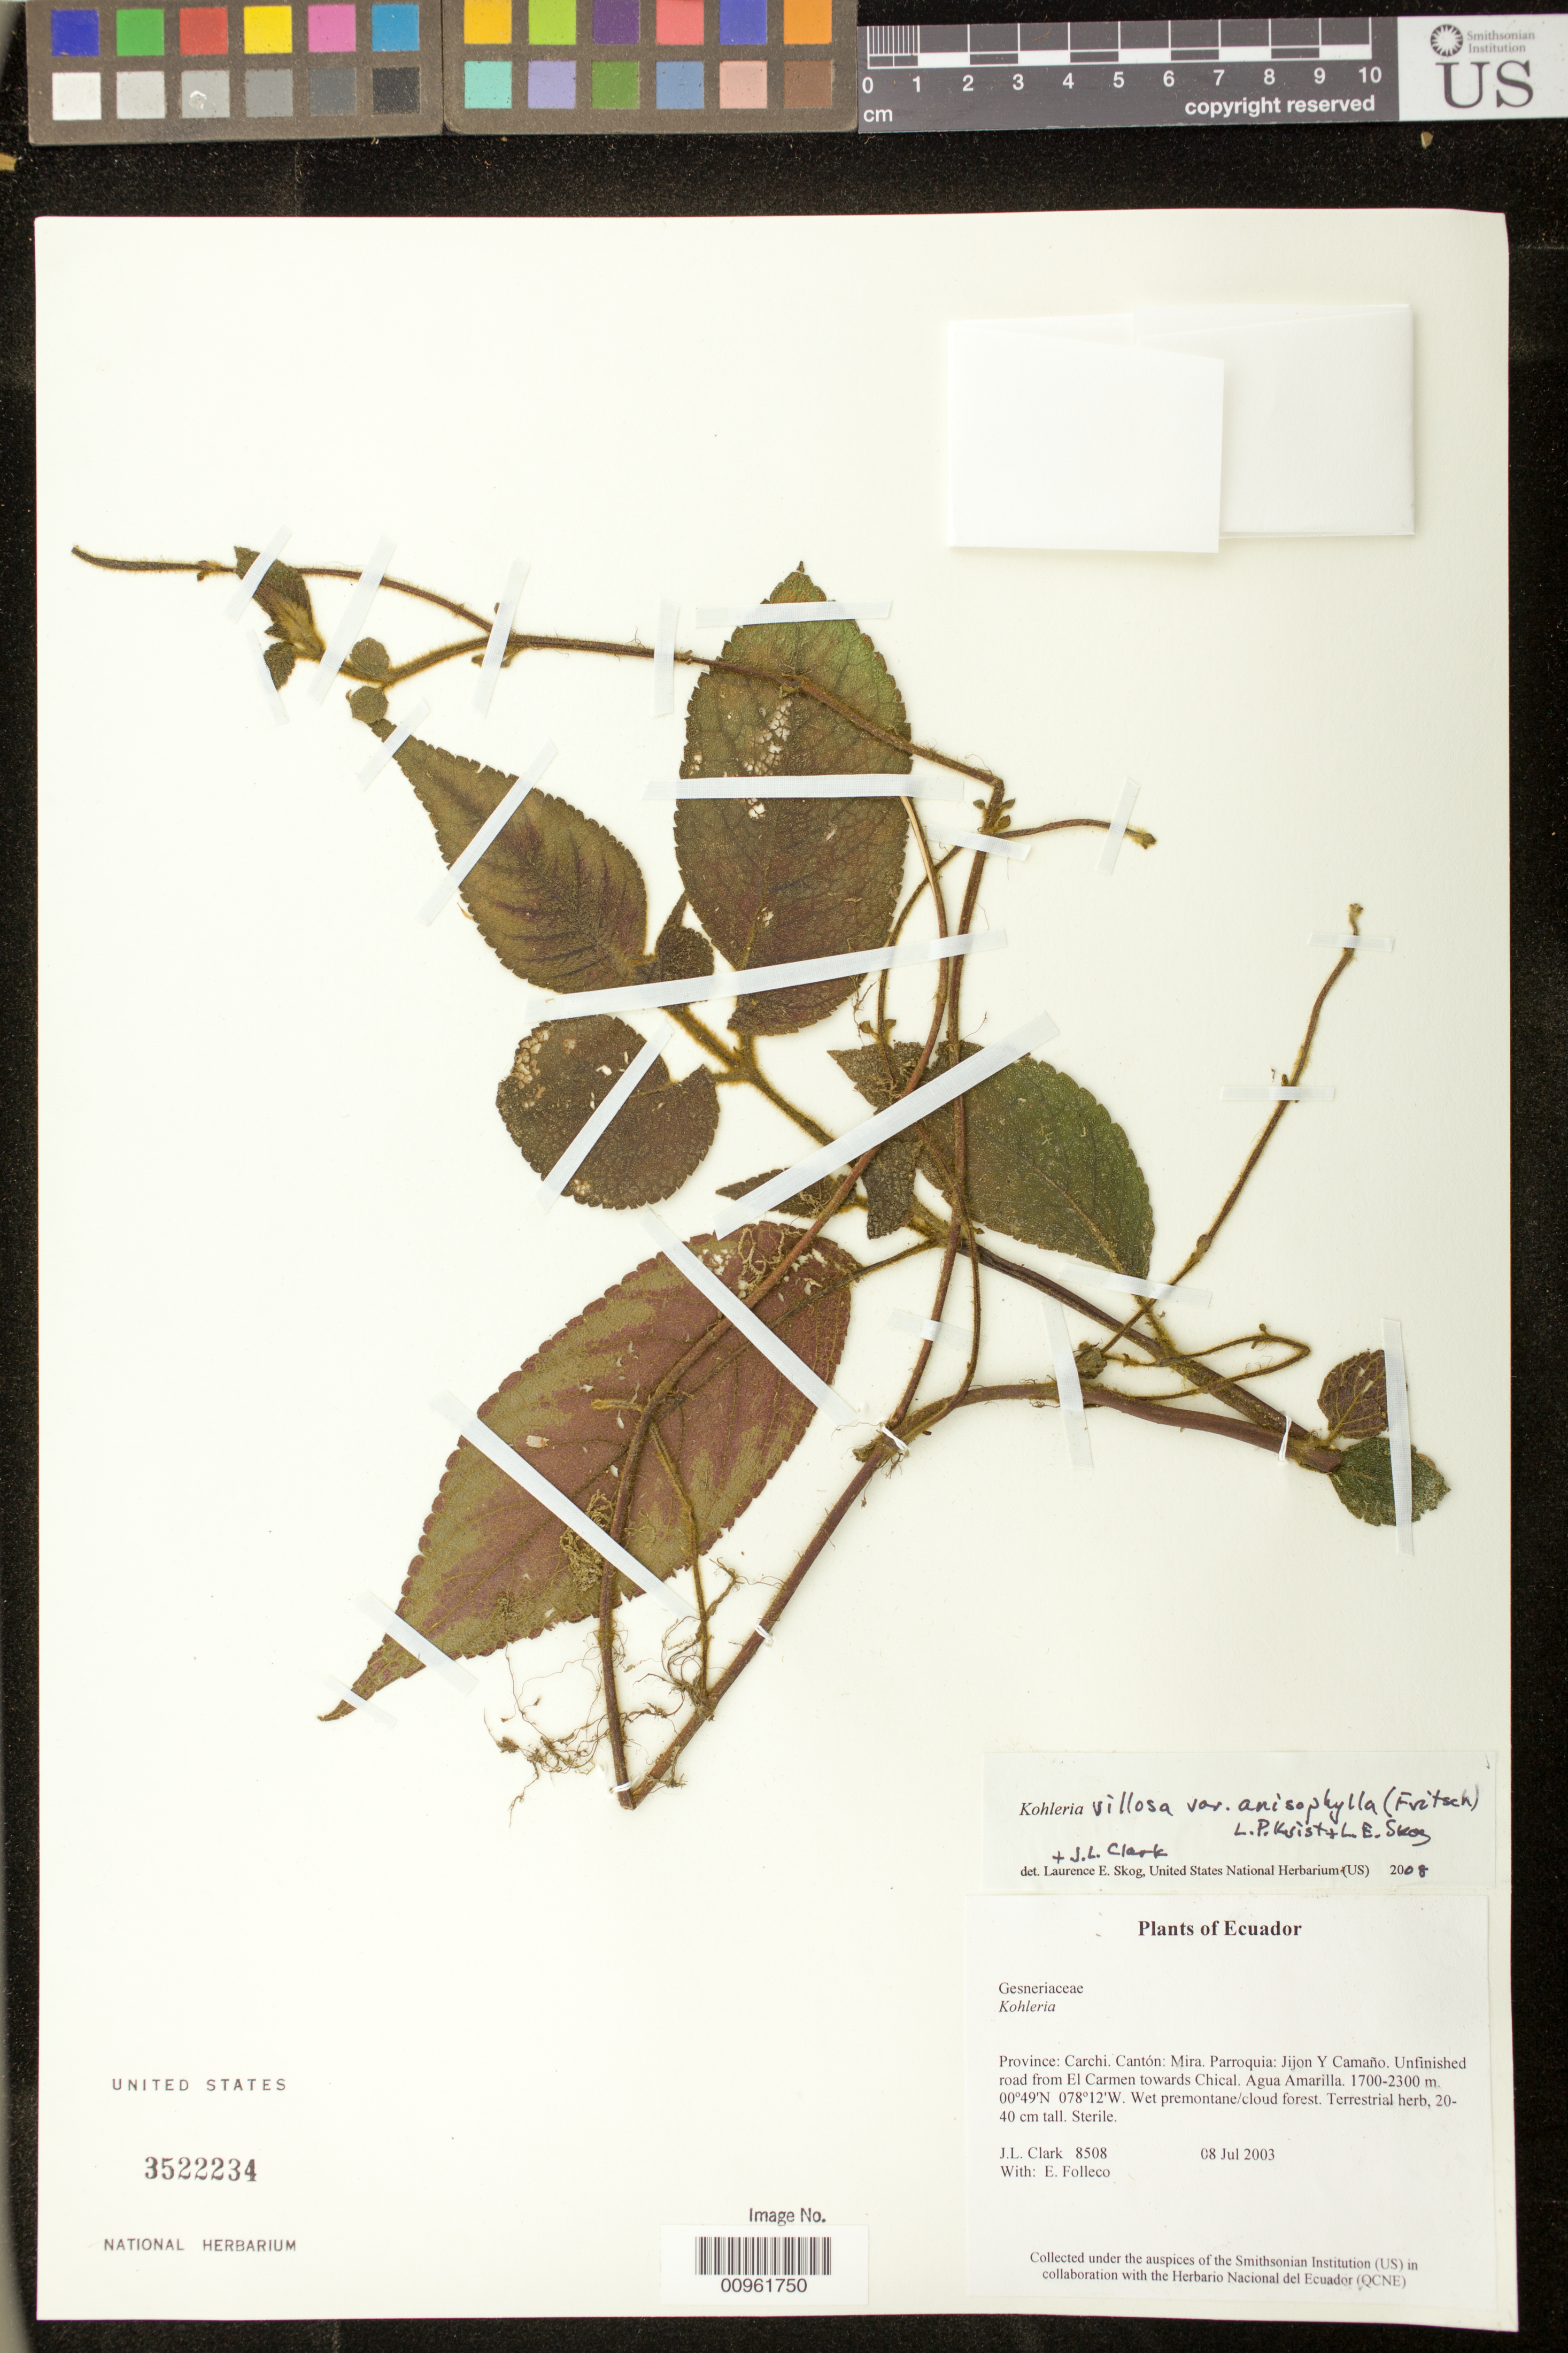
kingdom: Plantae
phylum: Tracheophyta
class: Magnoliopsida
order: Lamiales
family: Gesneriaceae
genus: Kohleria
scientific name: Kohleria anisophylla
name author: (Fritsch) Wiehler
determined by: Skog, Laurence E.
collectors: J. L. Clark & E. Folleco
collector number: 8508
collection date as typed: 08 Jul 2003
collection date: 2003-07-08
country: Ecuador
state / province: Carchi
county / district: Mira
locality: Province: Carchi. Cantón: Mira. Parroquia: Jijon Y Camaño. Unfinished road from El Carmen towards Chical. Agua Amarilla.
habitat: Wet premontane/cloud forest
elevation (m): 1700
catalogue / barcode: US 3522234